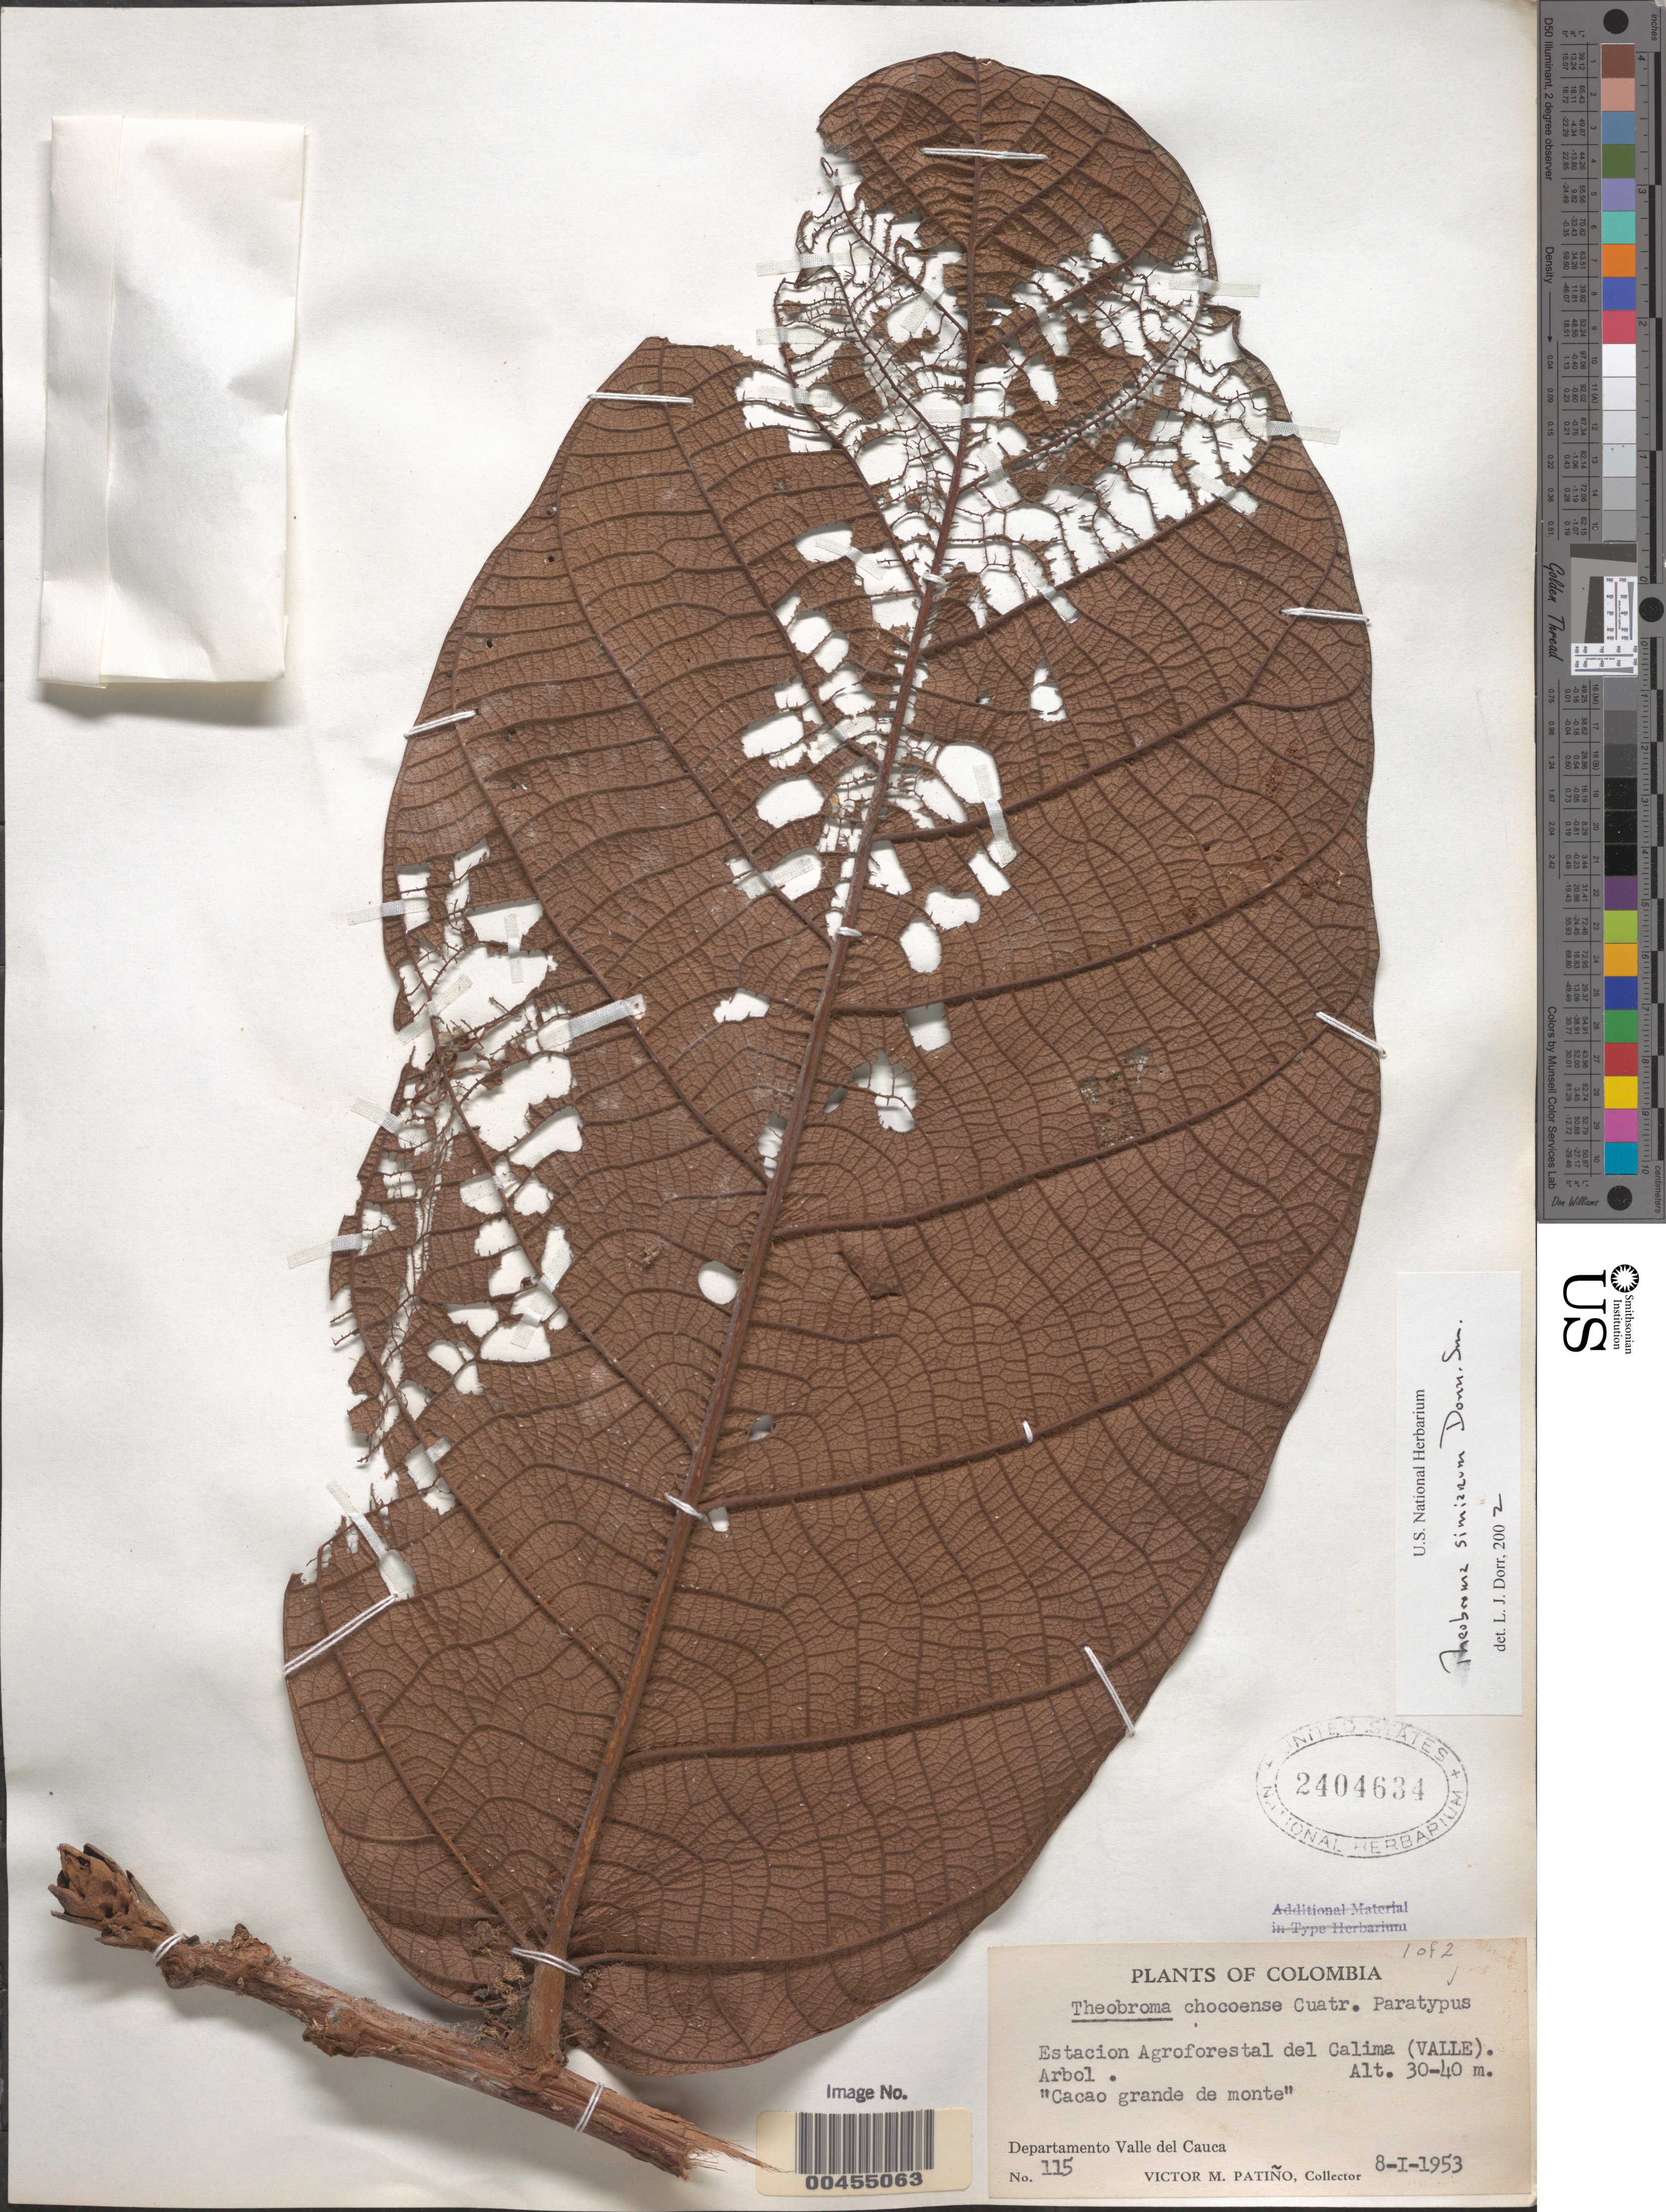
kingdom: Plantae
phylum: Tracheophyta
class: Magnoliopsida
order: Malvales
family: Malvaceae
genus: Theobroma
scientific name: Theobroma simiarum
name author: Donn. Sm.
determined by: Dorr, L. J., (BOT), Smithsonian Institution - National Museum of Natural History (UNITED STATES)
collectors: V. M. Patiño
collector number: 115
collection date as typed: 08 Jan 1953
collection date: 1953-01-08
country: Colombia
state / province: Valle del Cauca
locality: Estacion Agroforestal del Calima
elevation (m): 30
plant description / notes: Common name: cacao grande de monte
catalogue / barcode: US 2403634